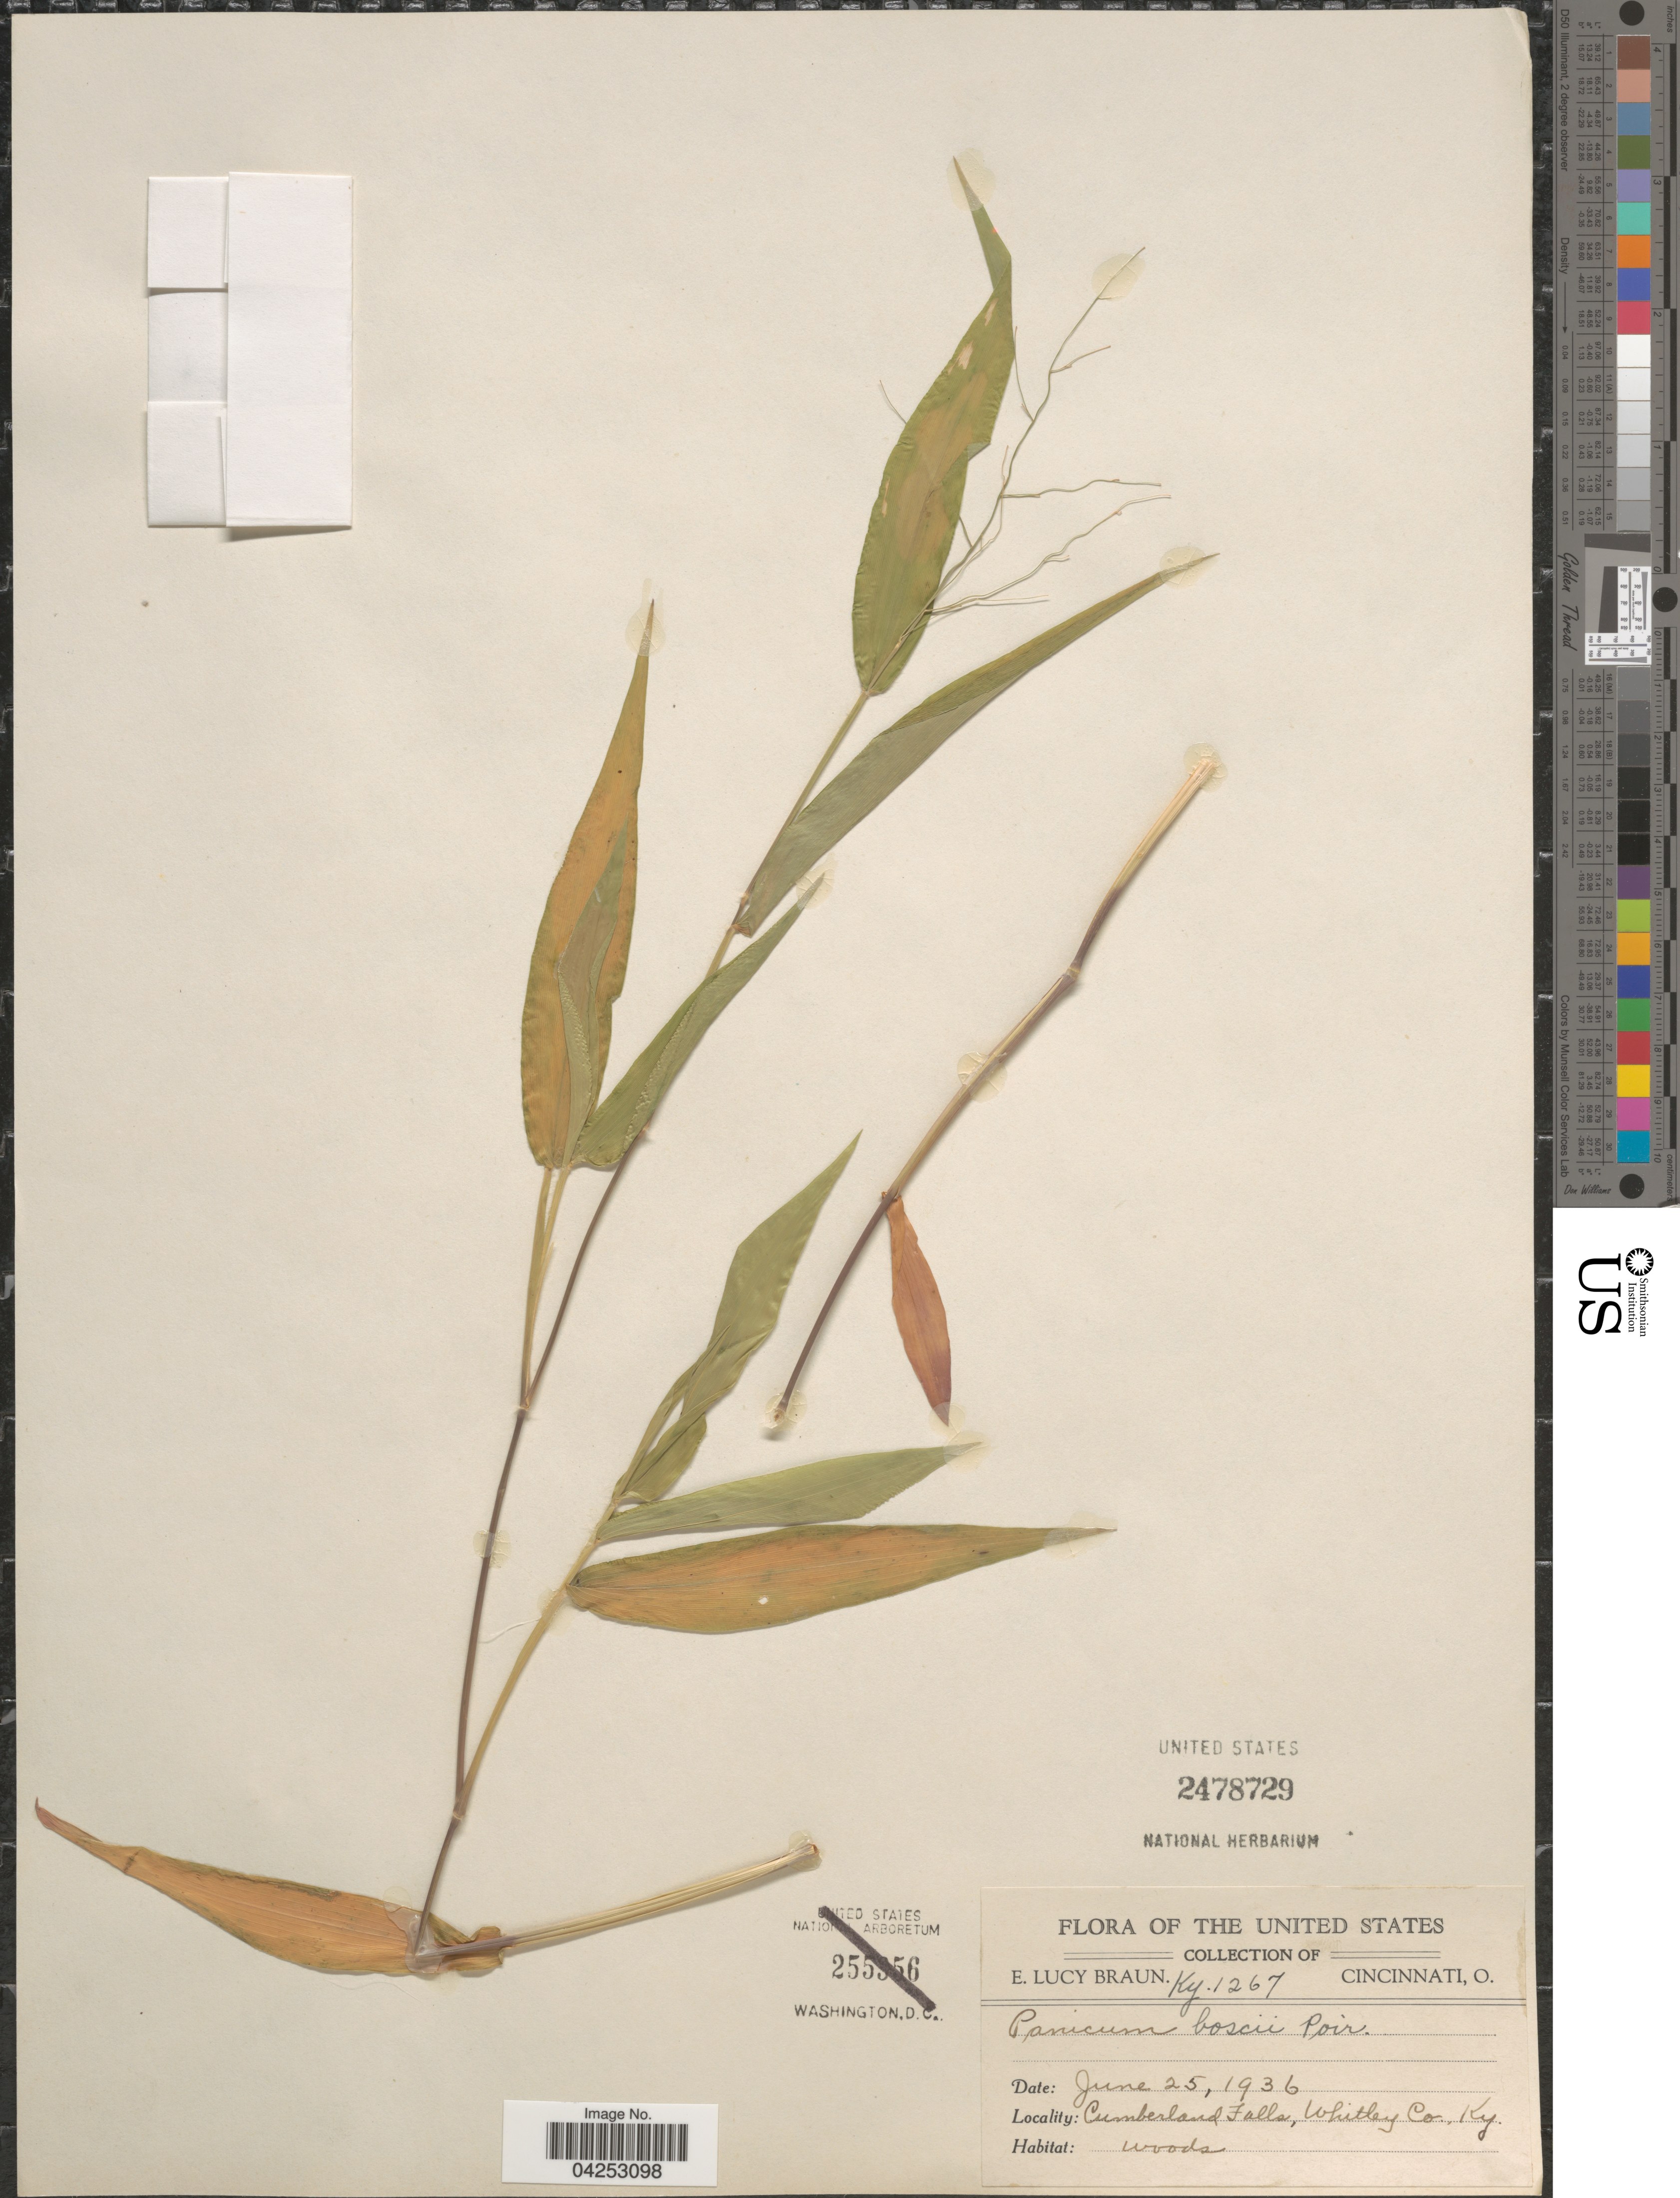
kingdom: Plantae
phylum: Tracheophyta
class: Liliopsida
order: Poales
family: Poaceae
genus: Dichanthelium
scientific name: Dichanthelium boscii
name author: (Poir.) Gould & C.A. Clark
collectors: E. L. Braun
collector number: Ky.1267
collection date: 1936-06-25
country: United States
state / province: Kentucky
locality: Cumberland Falls, Whitley Co.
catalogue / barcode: US 2478729